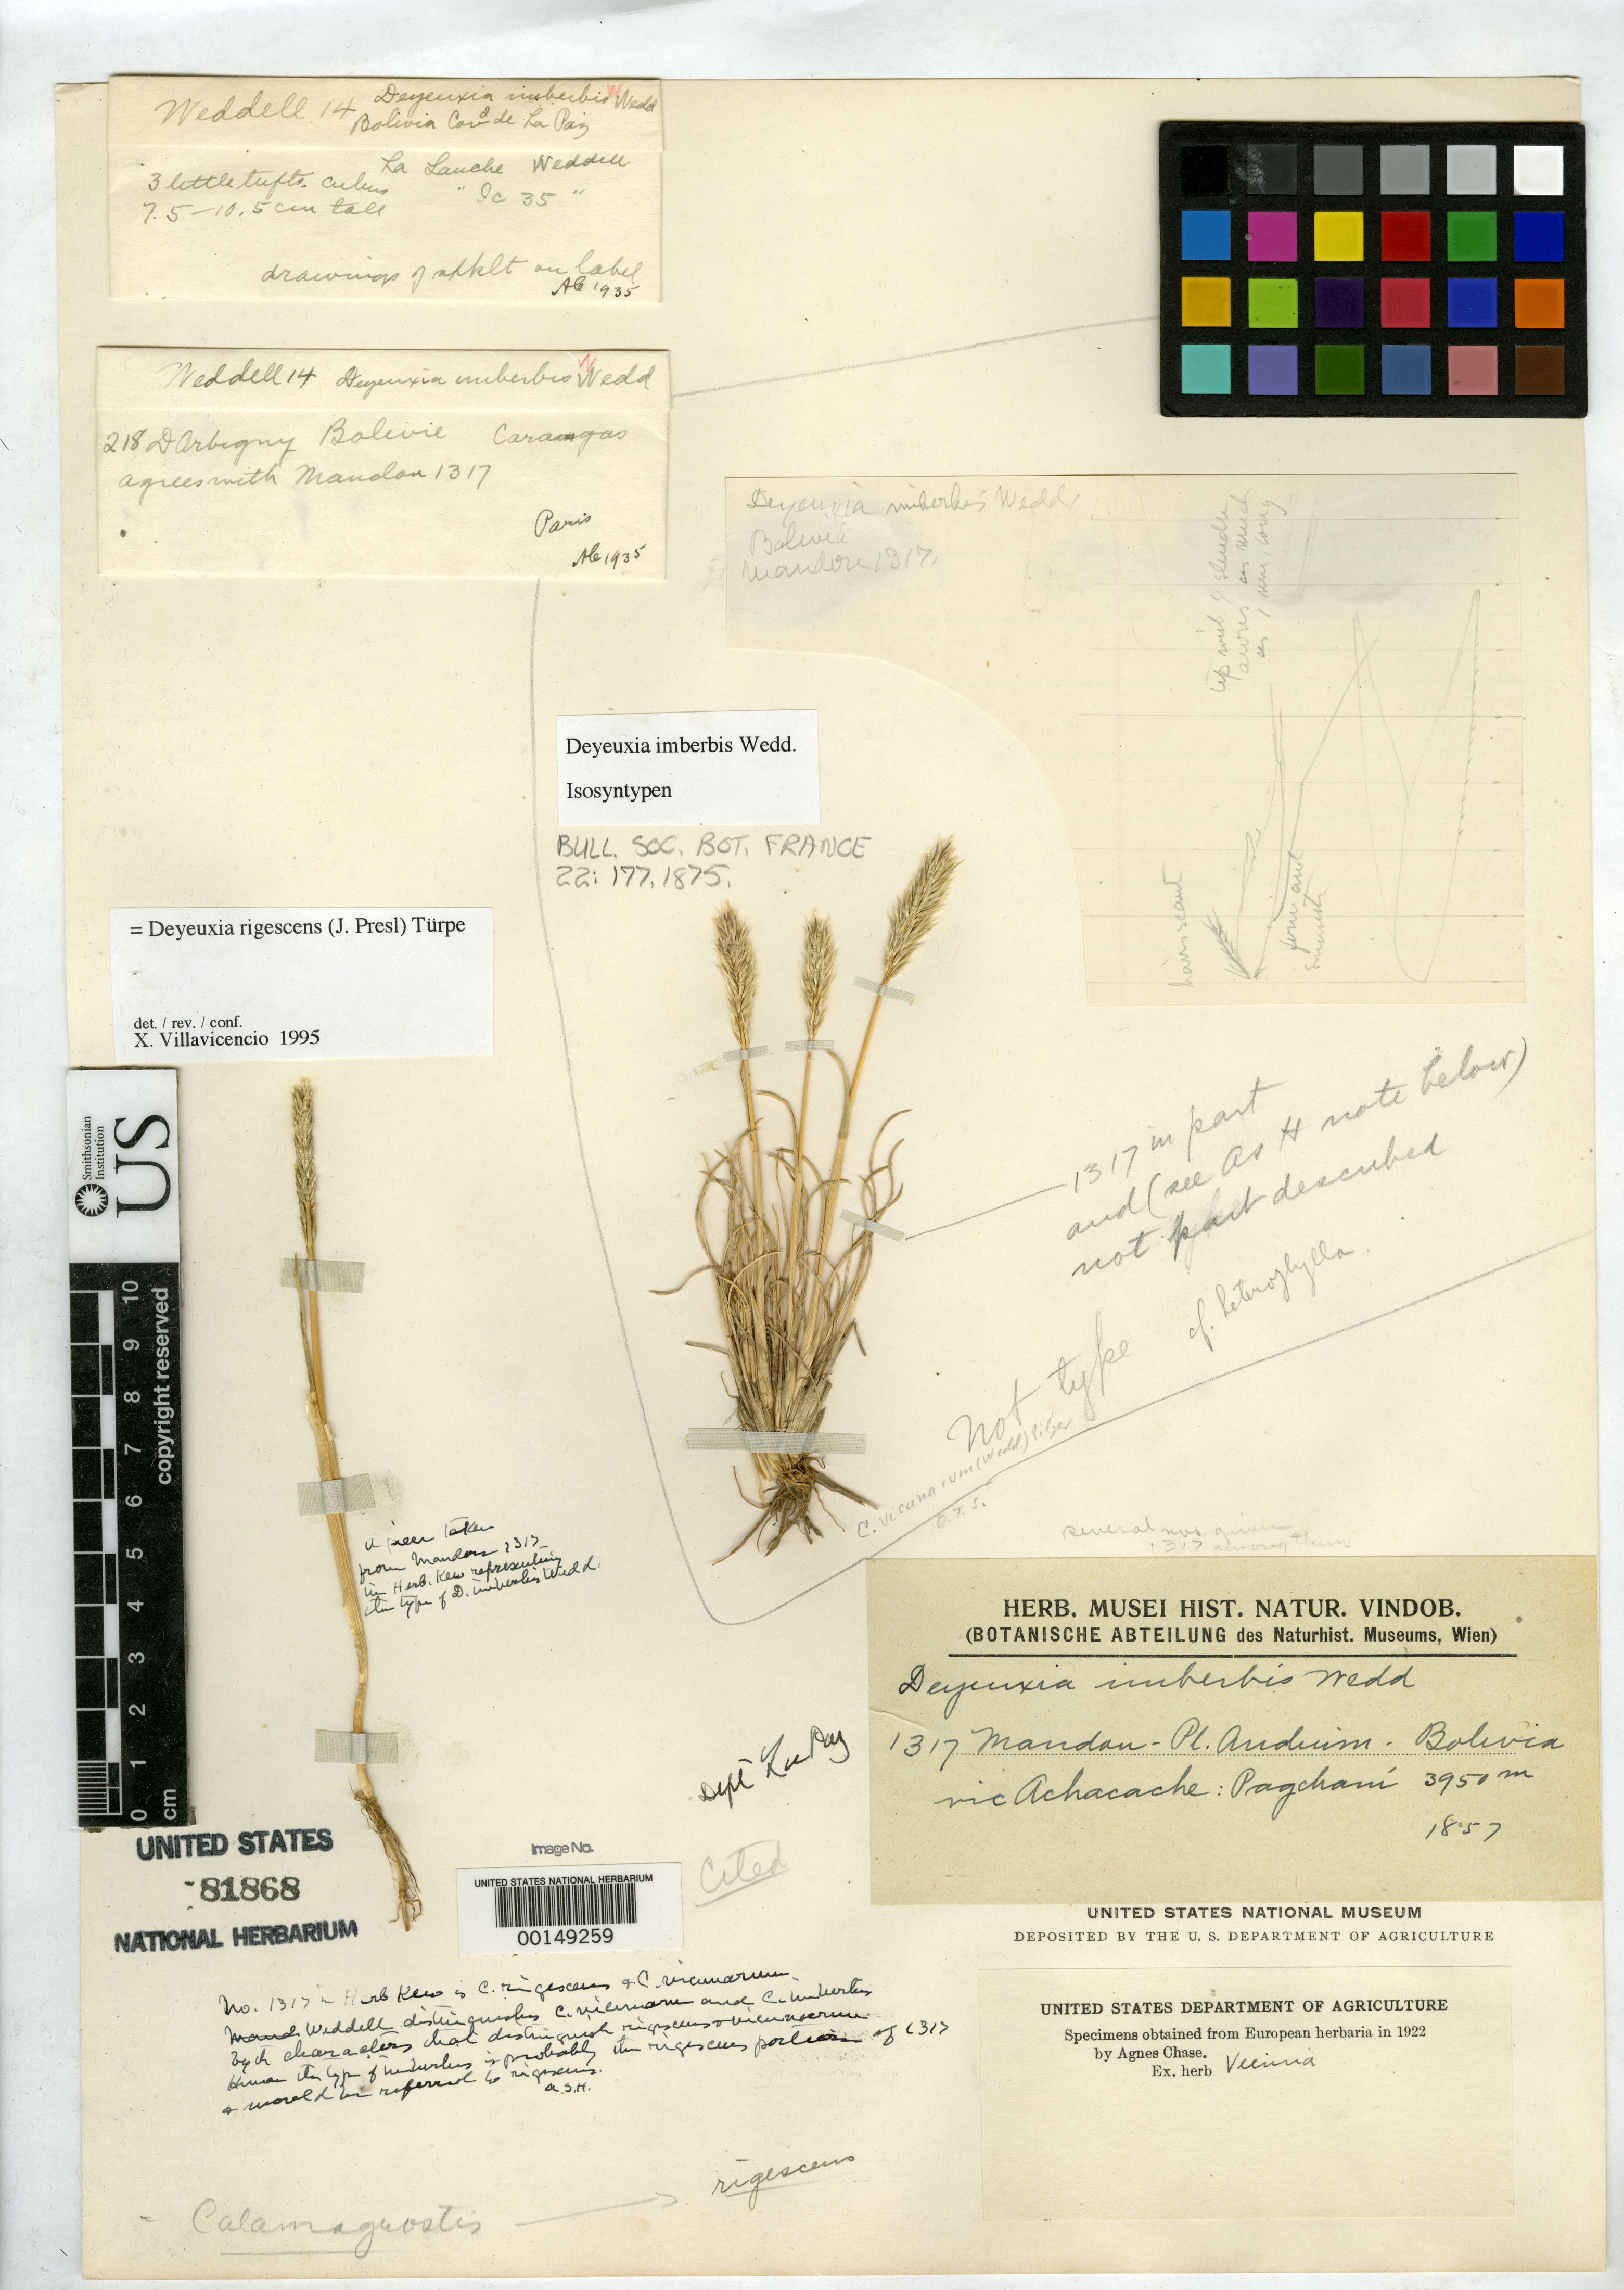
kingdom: Plantae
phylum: Tracheophyta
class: Liliopsida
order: Poales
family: Poaceae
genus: Deyeuxia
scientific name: Deyeuxia imberbis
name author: Wedd.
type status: Isosyntype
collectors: G. Mandon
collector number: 1317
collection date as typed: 1857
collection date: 1857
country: Bolivia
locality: Vic. Achacache Pagchani.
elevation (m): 3950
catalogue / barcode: US 81868